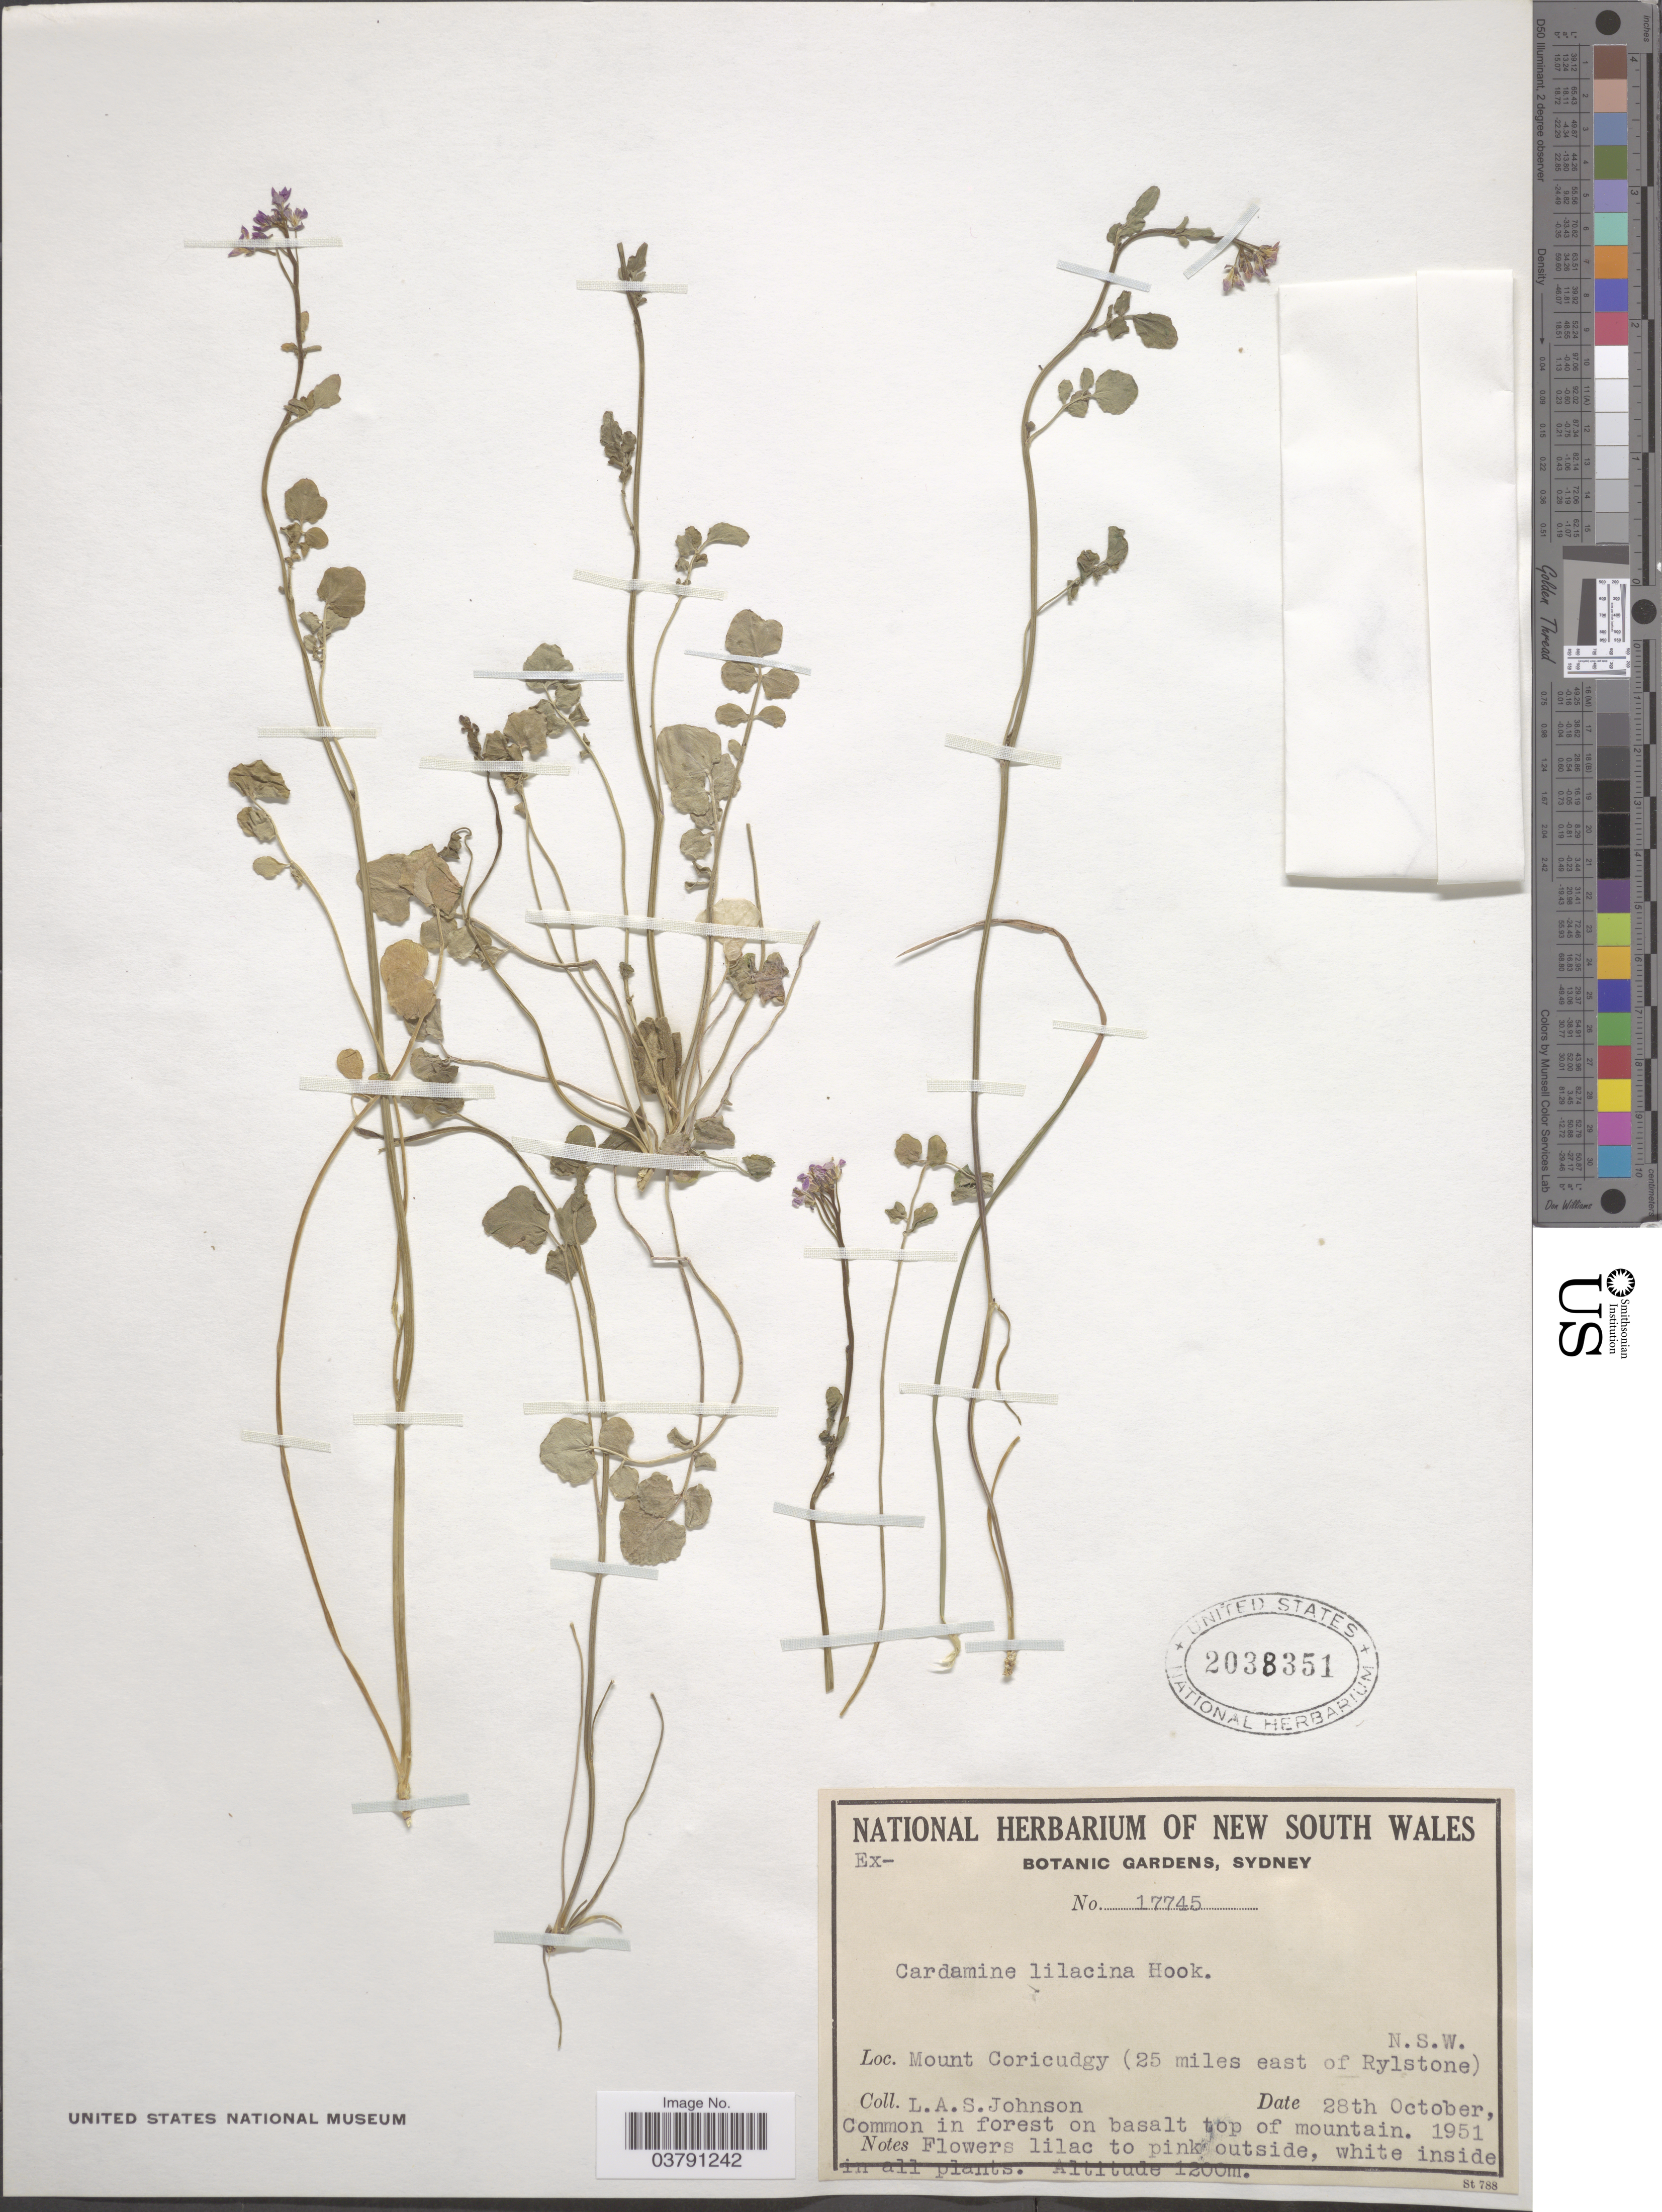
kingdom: Plantae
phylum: Tracheophyta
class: Magnoliopsida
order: Brassicales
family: Brassicaceae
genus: Cardamine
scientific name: Cardamine lilacina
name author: Hook.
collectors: L. A. S. Johnson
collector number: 17745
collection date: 1951-10-28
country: Australia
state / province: New South Wales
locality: Mount Coricudgy (25 miles east of Rylstone).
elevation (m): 1200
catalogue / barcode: US 2038351